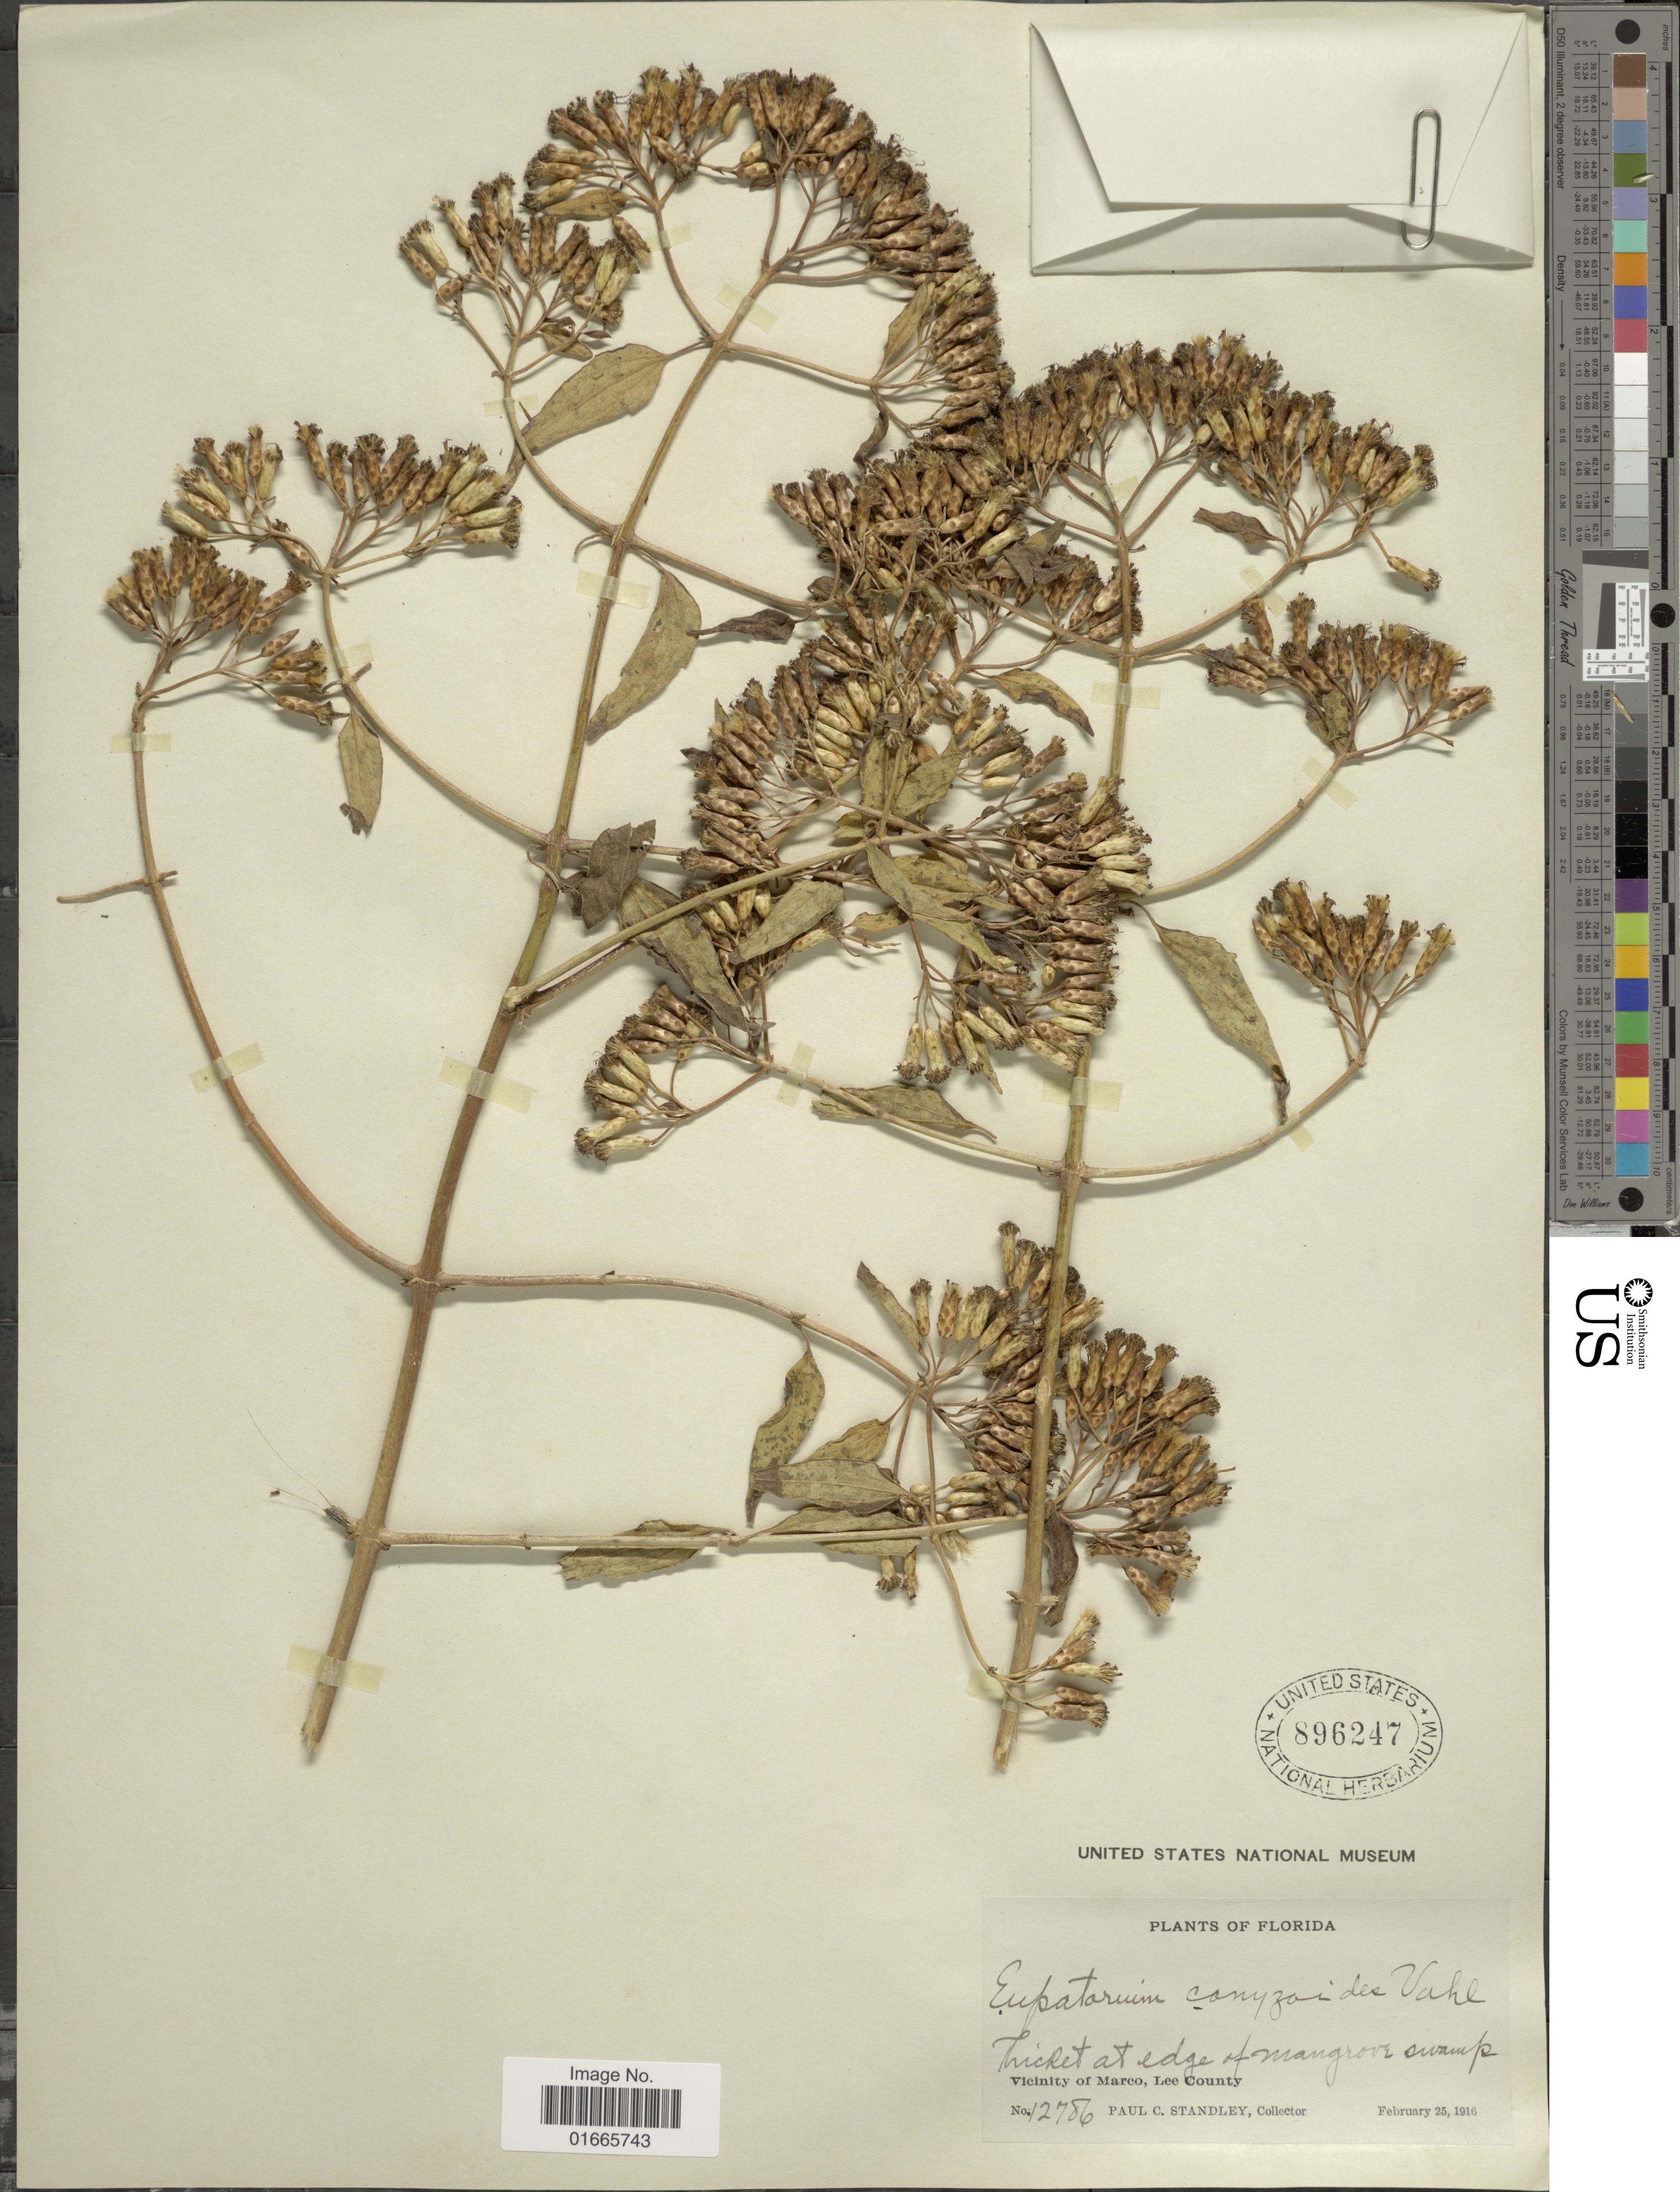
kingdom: Plantae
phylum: Tracheophyta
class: Magnoliopsida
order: Asterales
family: Asteraceae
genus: Chromolaena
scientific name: Chromolaena odorata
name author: (L.) R.M. King & H. Rob.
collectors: P. C. Standley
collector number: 12786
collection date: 1916-02-25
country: United States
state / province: Florida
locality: Vicinity of Marco, Lee County.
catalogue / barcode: US 896247